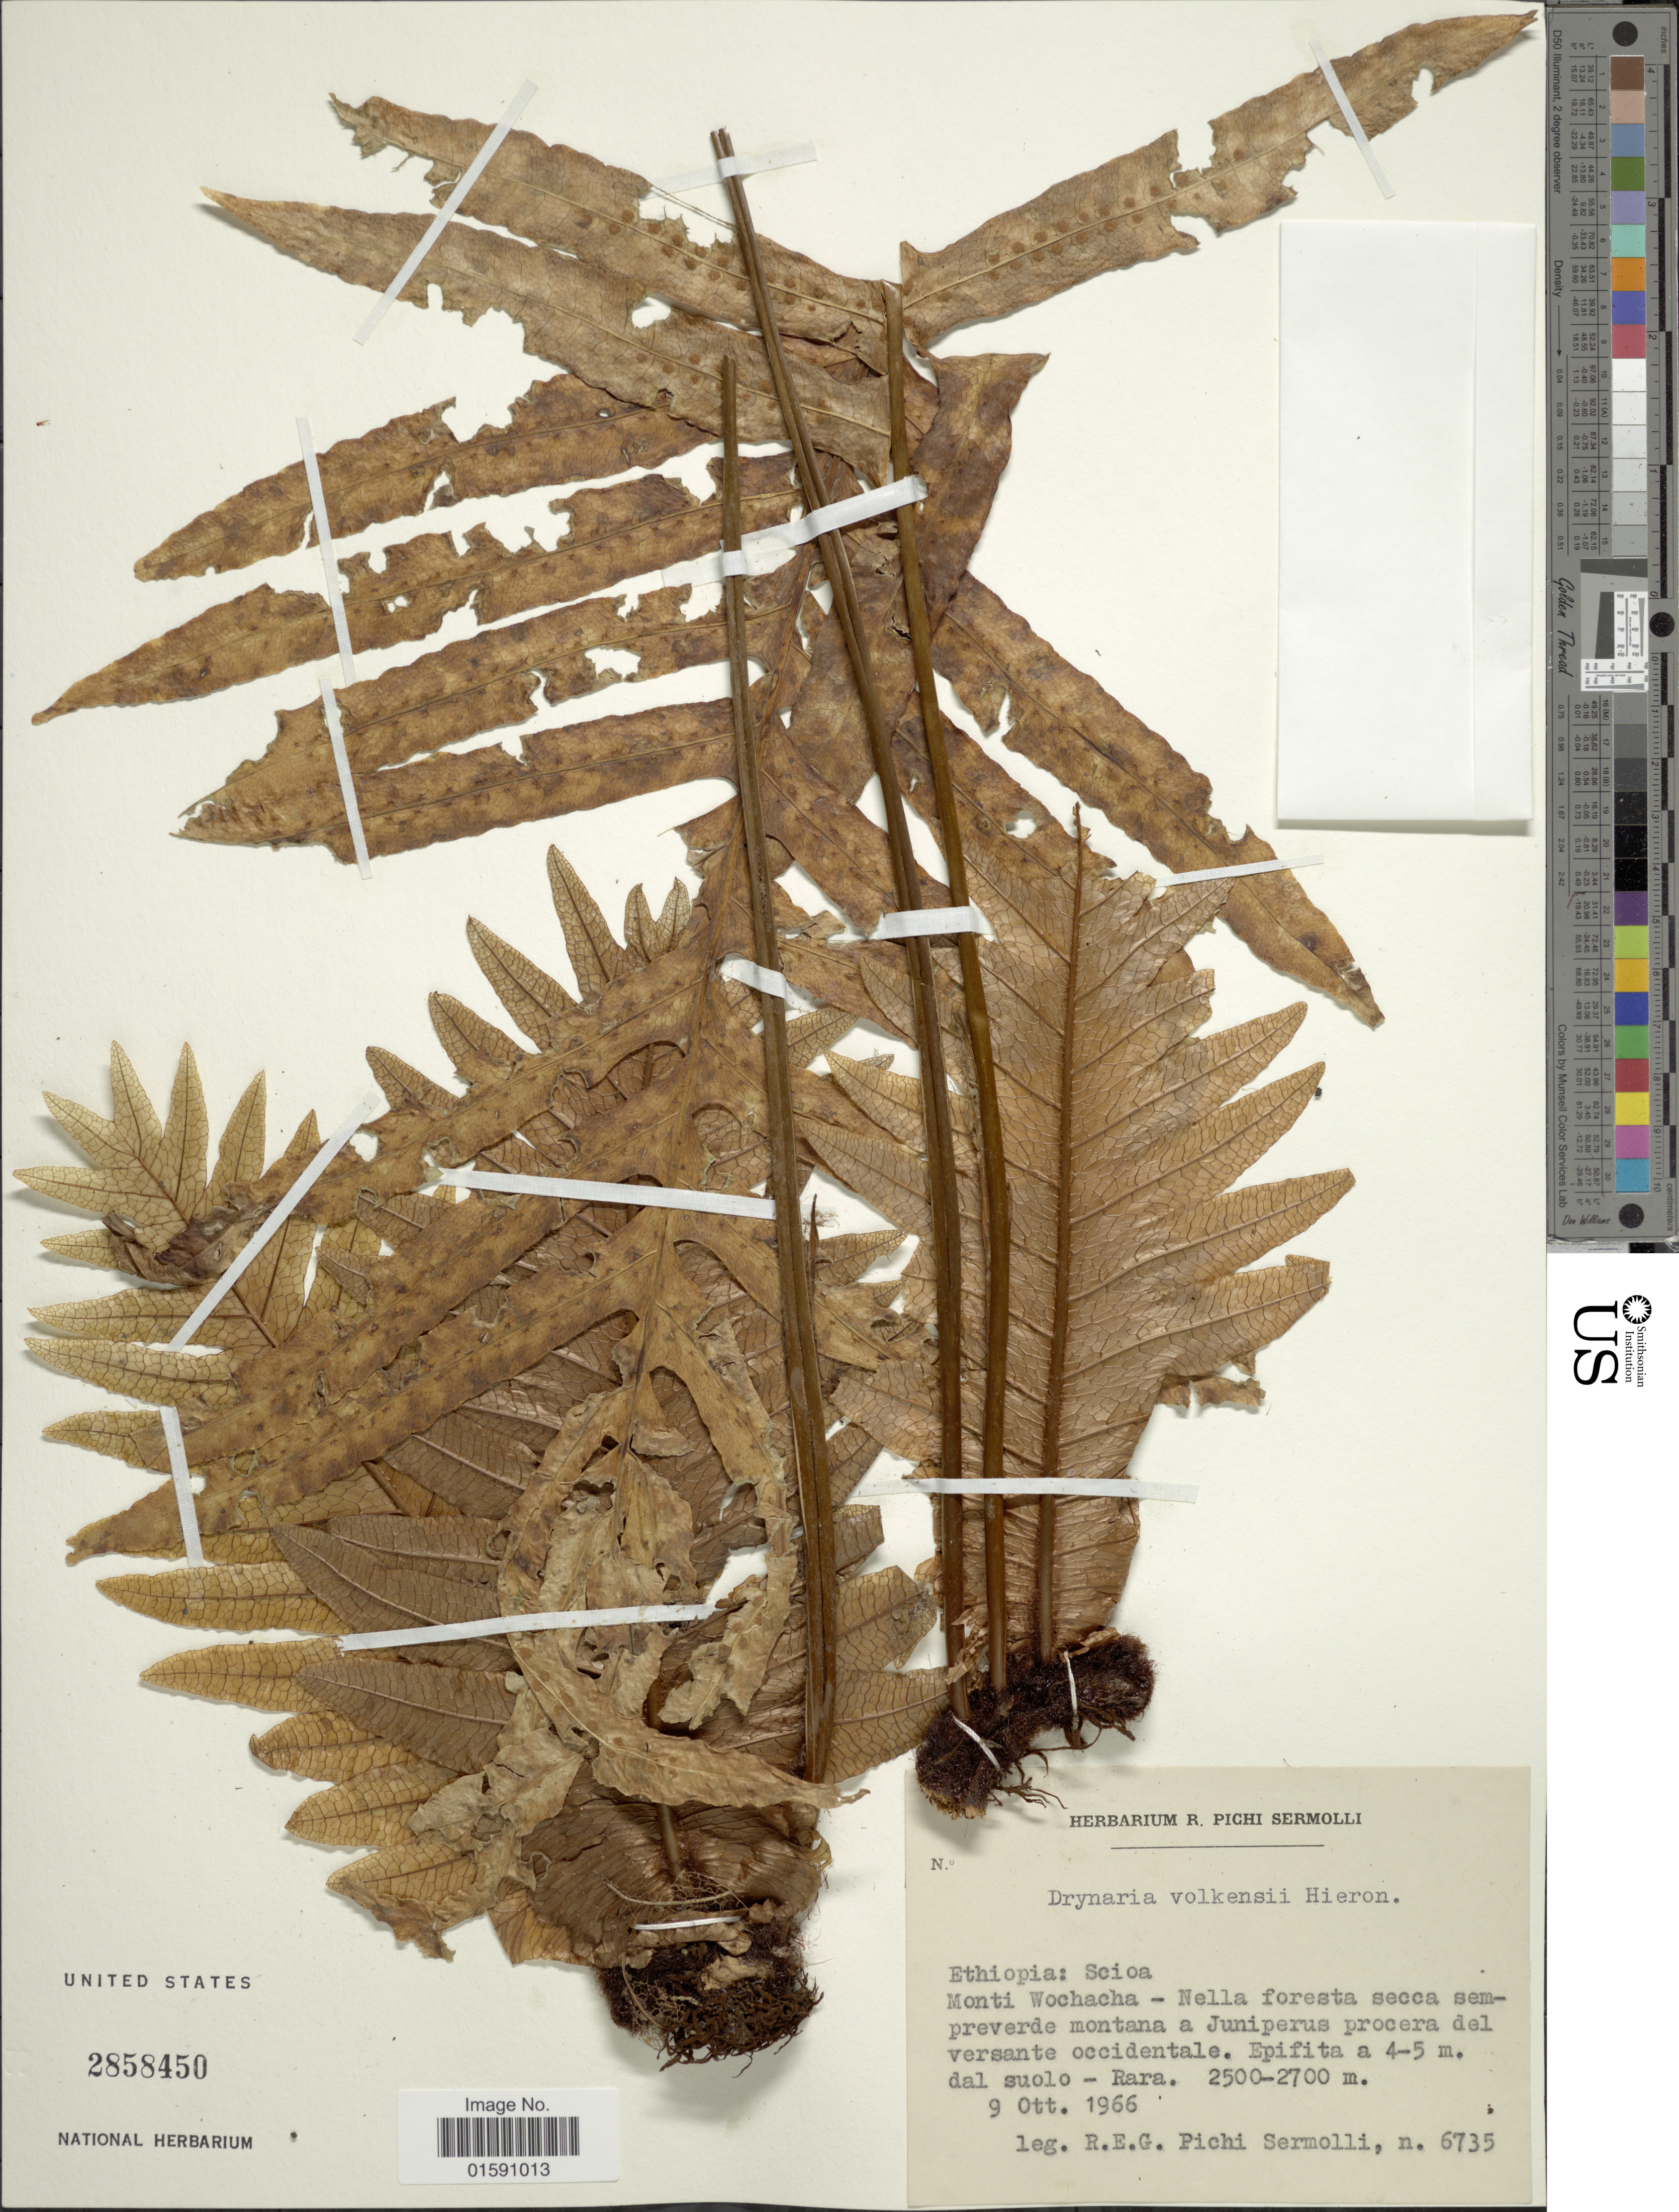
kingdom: Plantae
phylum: Tracheophyta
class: Polypodiopsida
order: Polypodiales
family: Polypodiaceae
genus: Drynaria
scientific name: Drynaria volkensii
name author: Hieron.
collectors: R. E. Pichi-Sermolli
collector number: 6735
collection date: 1966-10-09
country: Ethiopia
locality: Scioa. Momti Wochacha - Nella foresta secca sempreverde montana a Juniperus precera del versante occidentale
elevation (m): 2500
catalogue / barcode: US 2858450